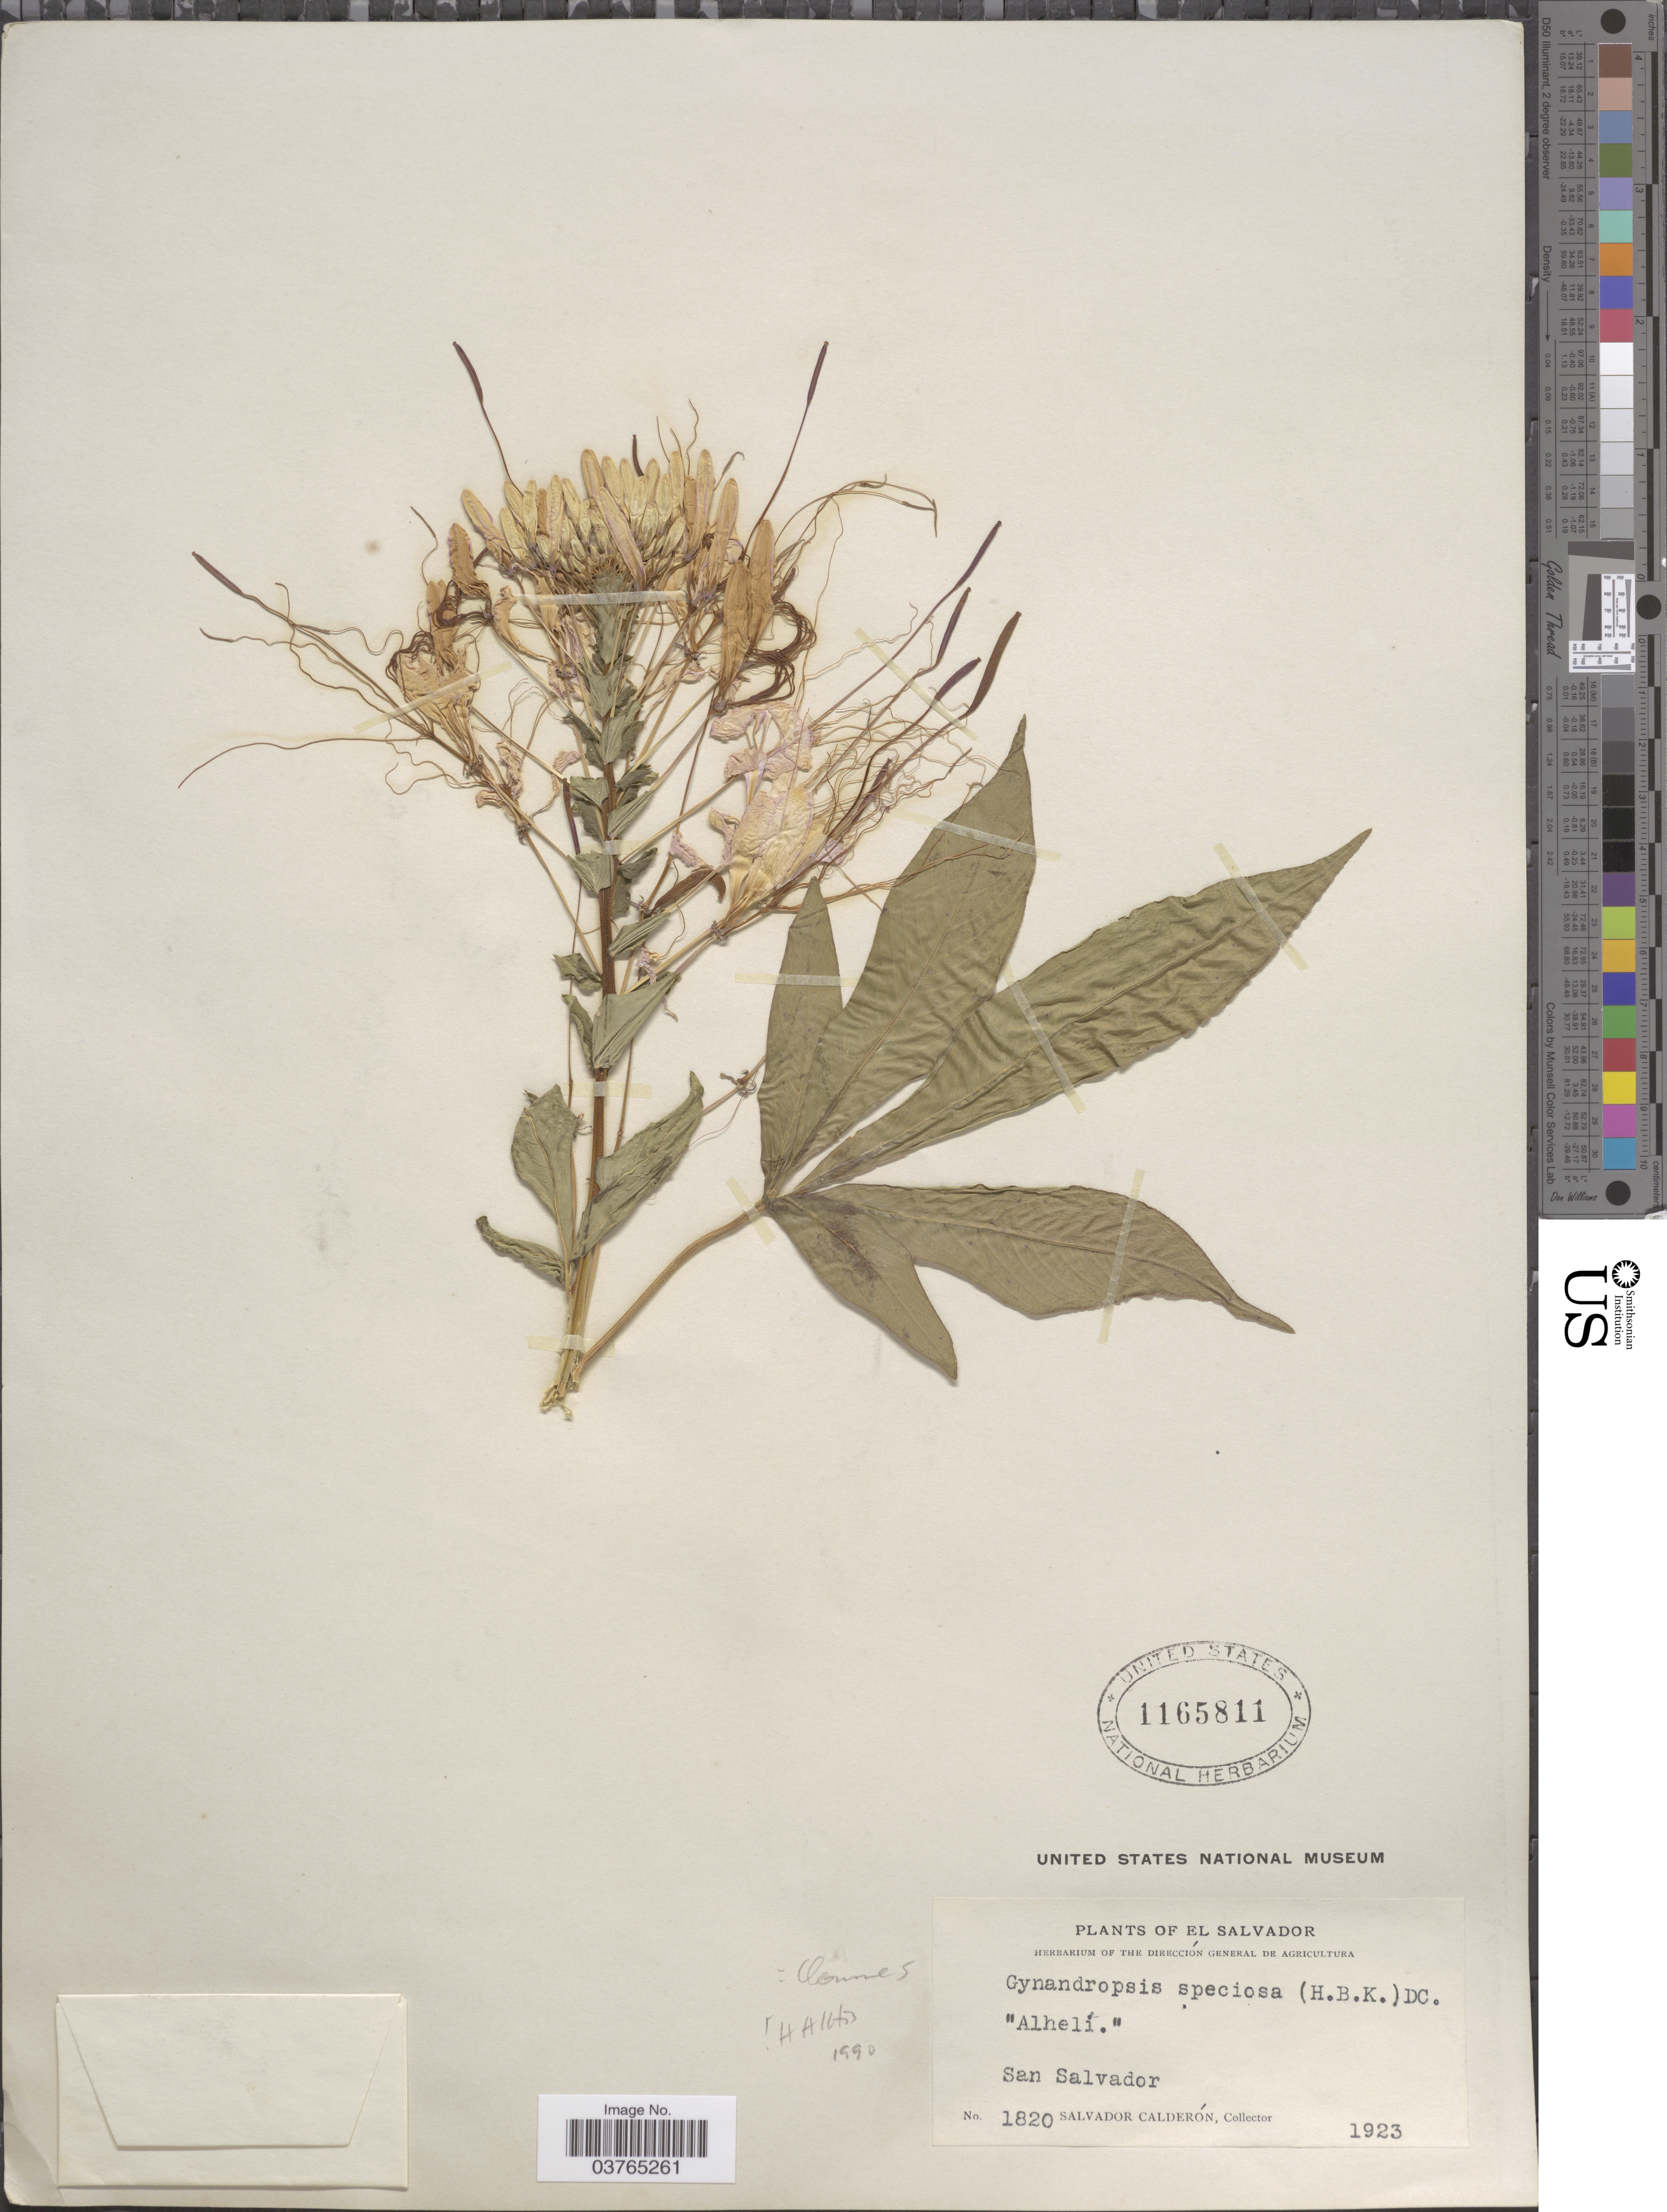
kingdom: Plantae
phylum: Tracheophyta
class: Magnoliopsida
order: Brassicales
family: Cleomaceae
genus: Cleoserrata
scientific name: Cleoserrata speciosa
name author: (Raf.) Iltis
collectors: S. Calderón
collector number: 1820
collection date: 1923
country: El Salvador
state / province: San Salvador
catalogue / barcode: US 1165811